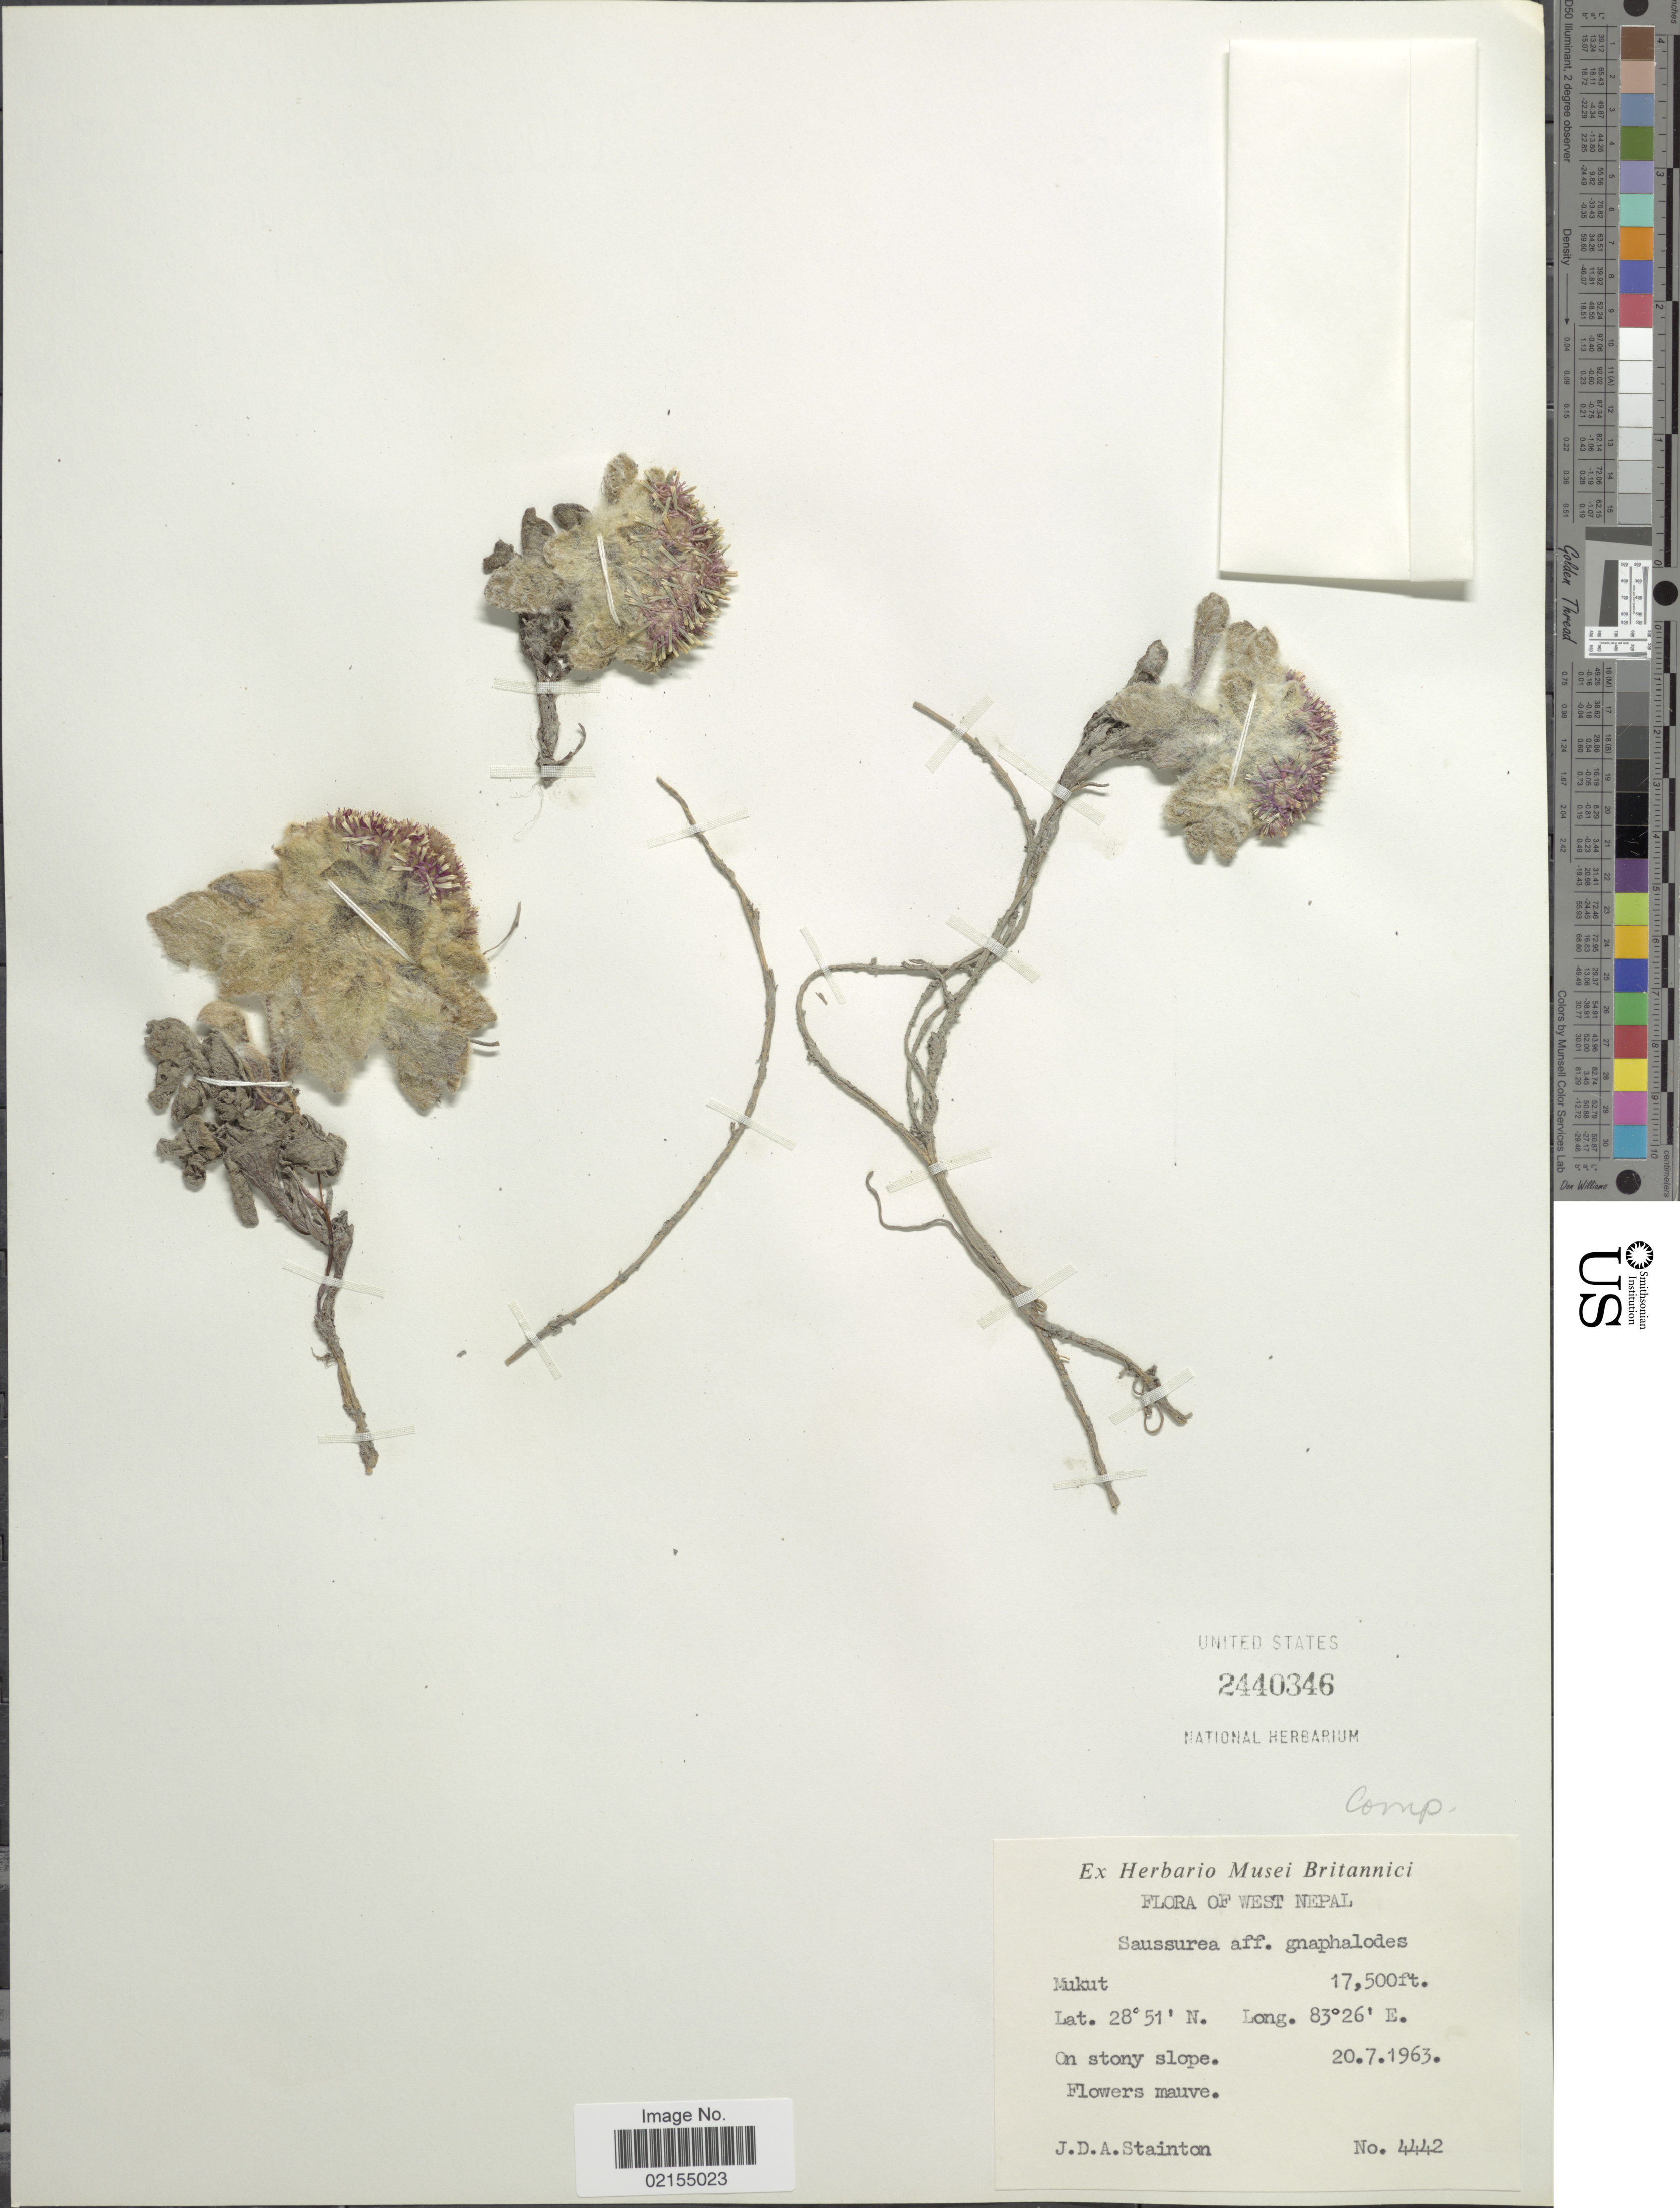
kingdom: Plantae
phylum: Tracheophyta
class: Magnoliopsida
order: Asterales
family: Asteraceae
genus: Saussurea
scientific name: Saussurea gnaphalodes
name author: (Royle) Sch. Bip.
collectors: J. Stainton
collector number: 4442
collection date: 1963-07-20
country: Nepal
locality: West Nepal, Mukut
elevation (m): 5334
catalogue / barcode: US 2440346